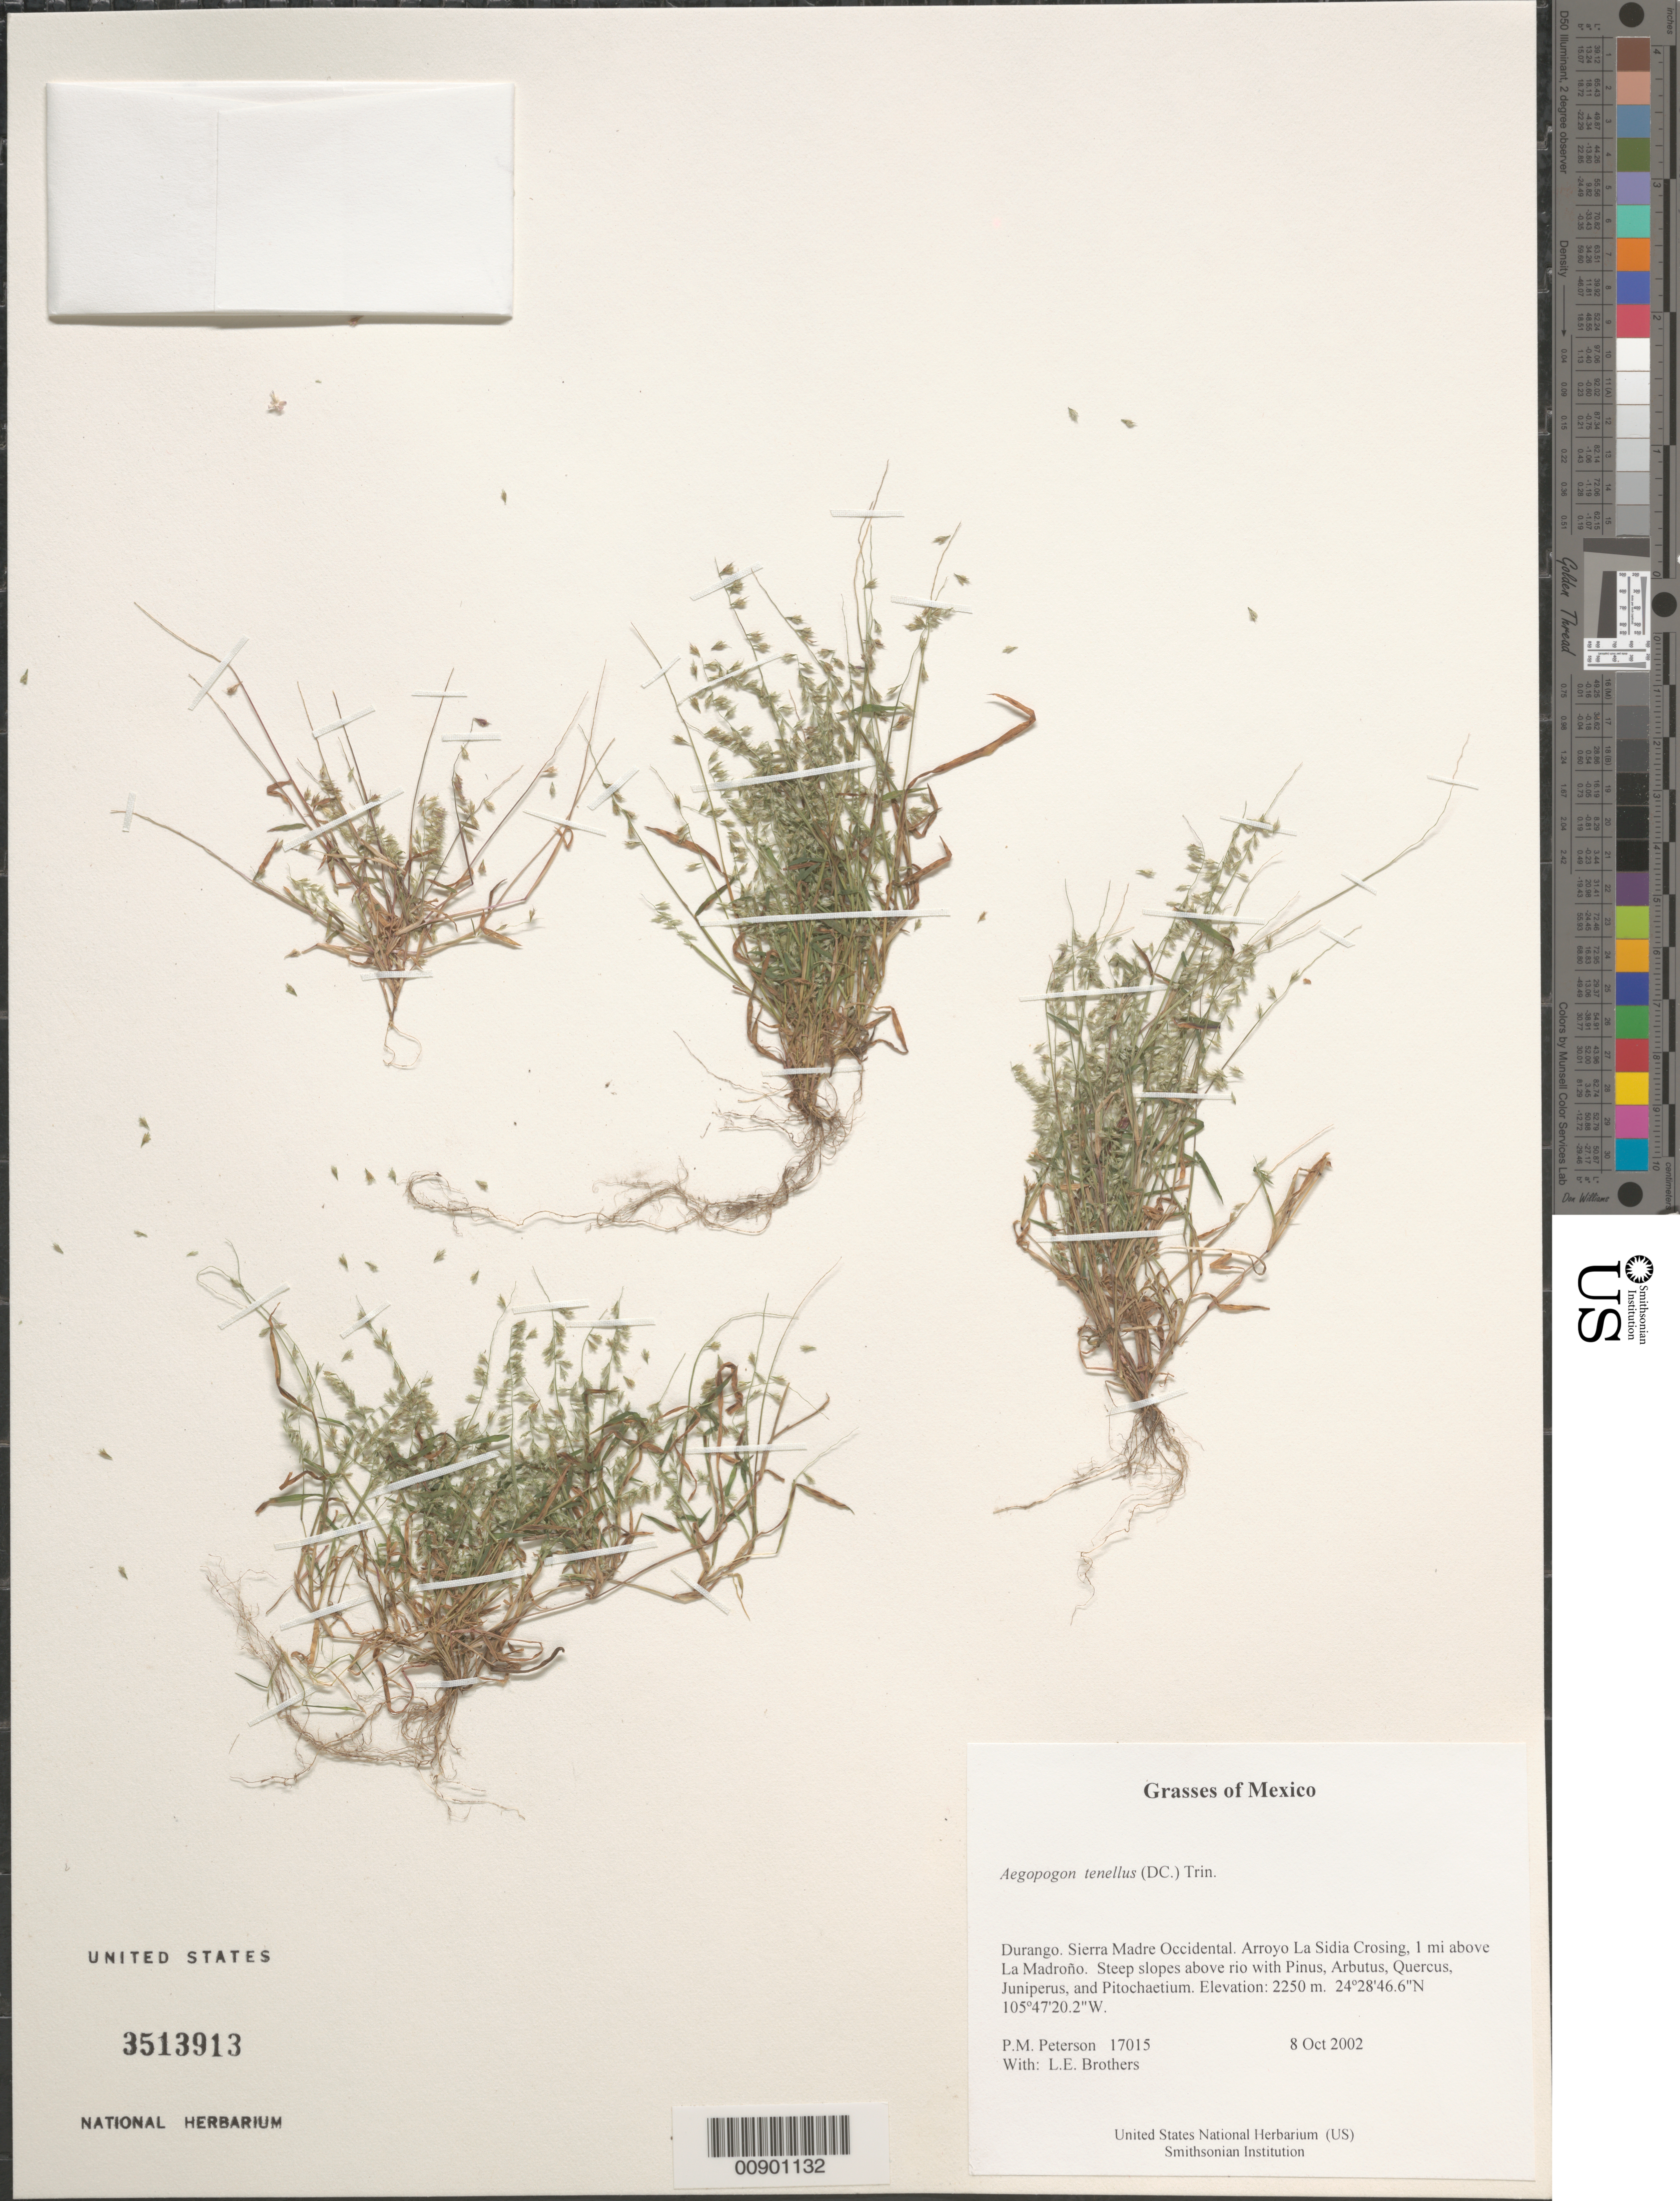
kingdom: Plantae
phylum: Tracheophyta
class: Liliopsida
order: Poales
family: Poaceae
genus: Muhlenbergia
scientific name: Muhlenbergia imperfecta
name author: (Nash) Columbus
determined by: Peterson, Paul M., (BOT), Smithsonian Institution - National Museum of Natural History (UNITED STATES)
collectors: P. M. Peterson & L. E. Brothers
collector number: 17015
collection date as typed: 08 Oct 2002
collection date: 2002-10-08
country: Mexico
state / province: Durango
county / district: Sierra Madre Occidental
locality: Arroyo La Sidia Crosing, 1 mi above La Madroño. Steep slopes above rio with Pinus, Arbutus, Quercus, Juniperus, and Pitochaetium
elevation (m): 2250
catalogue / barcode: US 3513913